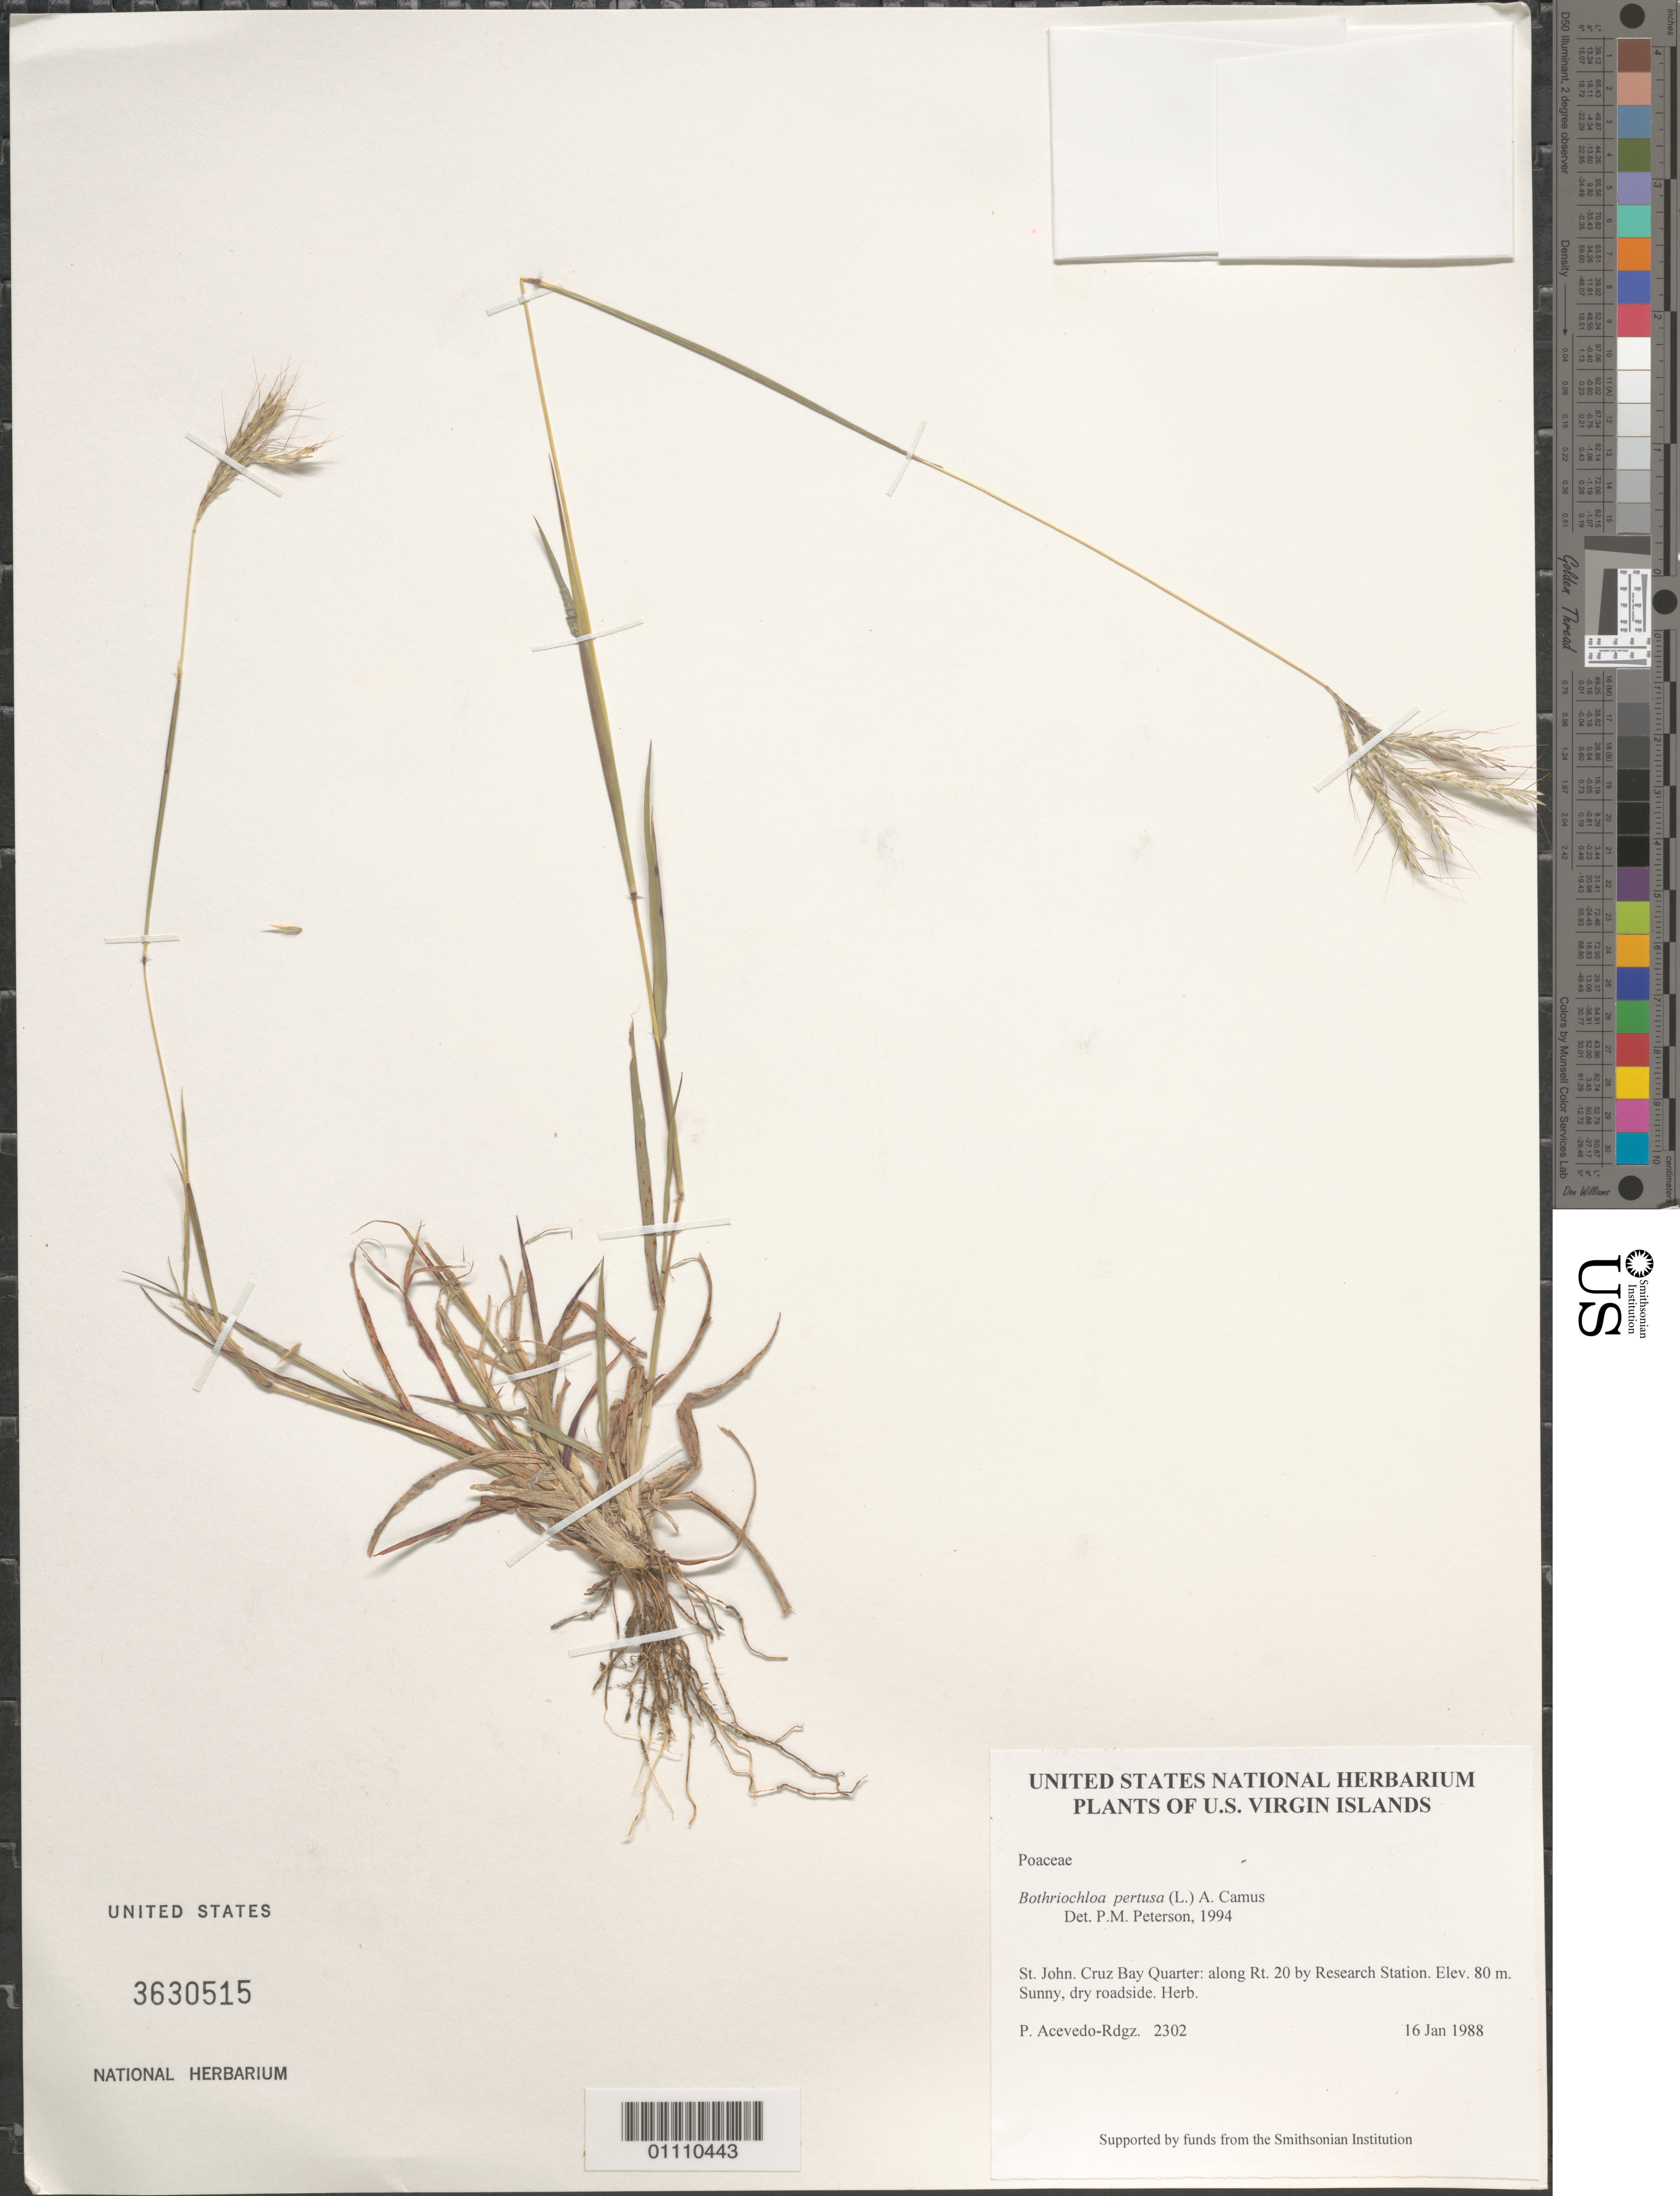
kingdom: Plantae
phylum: Tracheophyta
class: Liliopsida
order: Poales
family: Poaceae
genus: Bothriochloa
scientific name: Bothriochloa pertusa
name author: (L.) A. Camus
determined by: Peterson, Paul M., (BOT), Smithsonian Institution - National Museum of Natural History (UNITED STATES)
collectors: P. Acevedo-Rodr.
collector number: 2302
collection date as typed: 16 Jan 1988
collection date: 1988-01-16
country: U.S. Virgin Islands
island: St. John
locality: Cruz Bay Quarter: along Rt. 20 by Research Station.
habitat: Sunny, dry roadside.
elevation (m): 80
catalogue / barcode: US 3630515